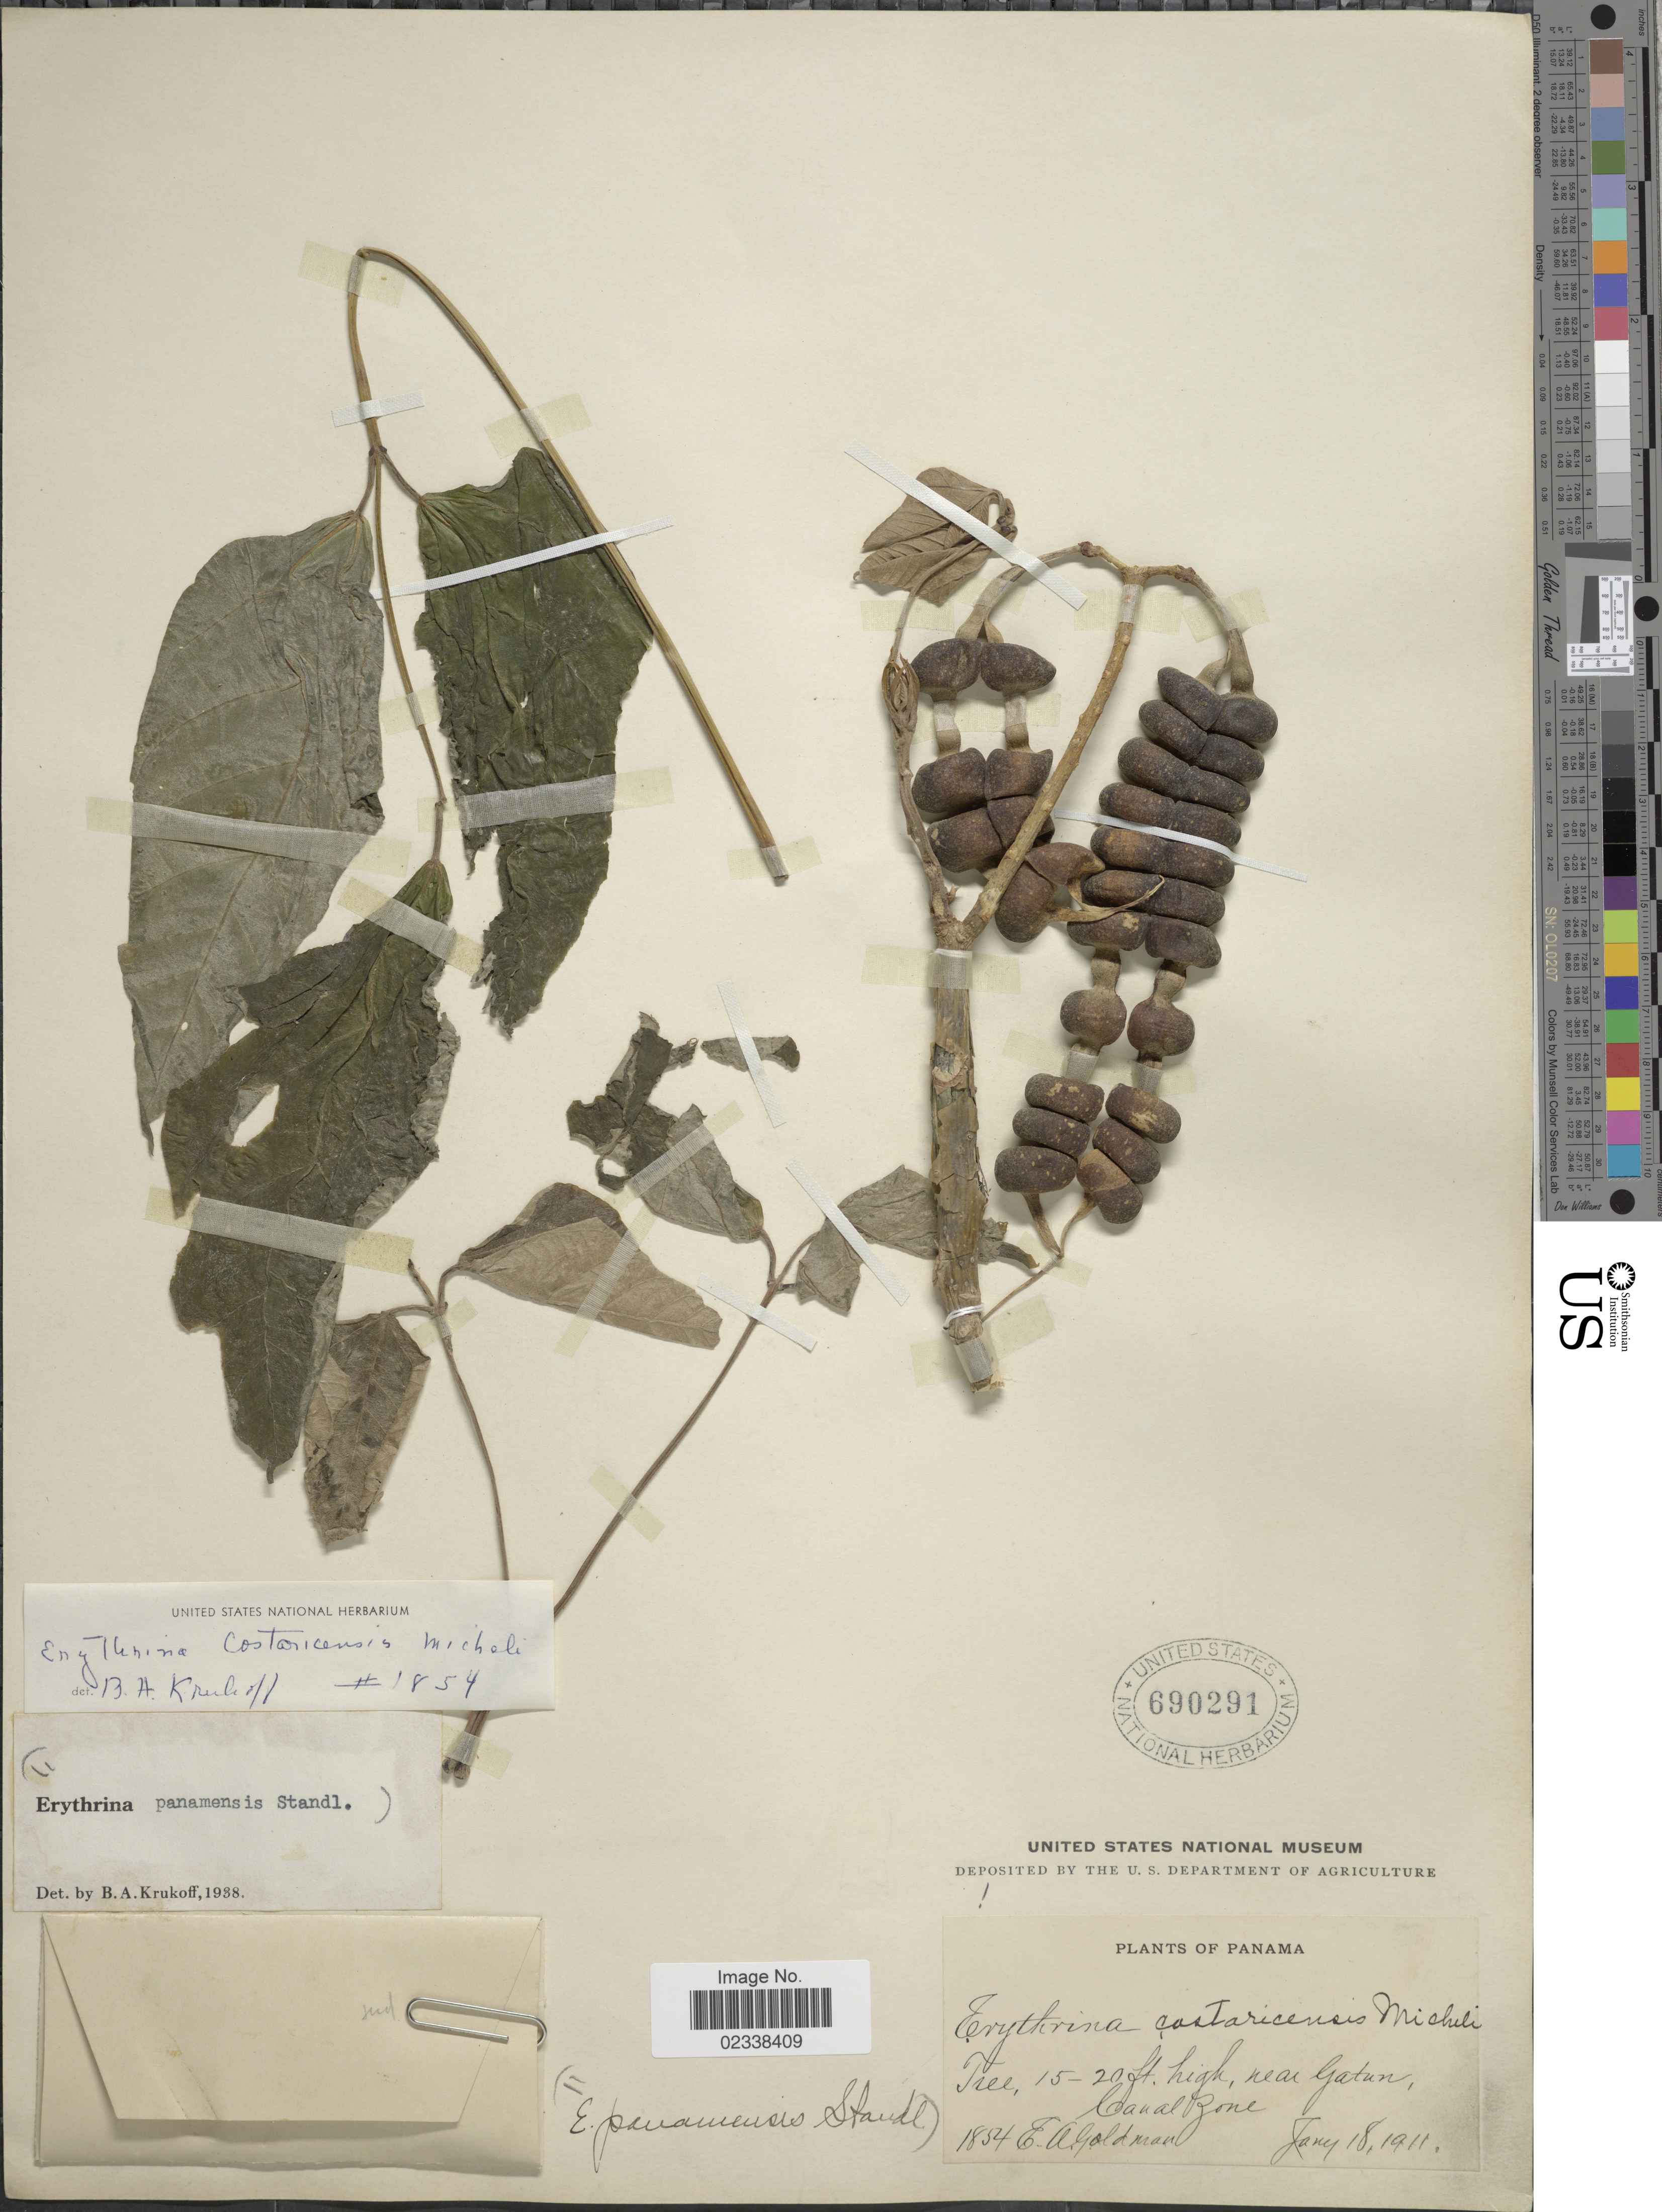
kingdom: Plantae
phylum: Tracheophyta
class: Magnoliopsida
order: Fabales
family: Fabaceae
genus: Erythrina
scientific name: Erythrina costaricensis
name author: Micheli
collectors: E. A. Goldman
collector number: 1854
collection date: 1911-06-18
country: Panama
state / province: Colón / Panamá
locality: Near Gatun, Canal Zone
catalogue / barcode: US 690291